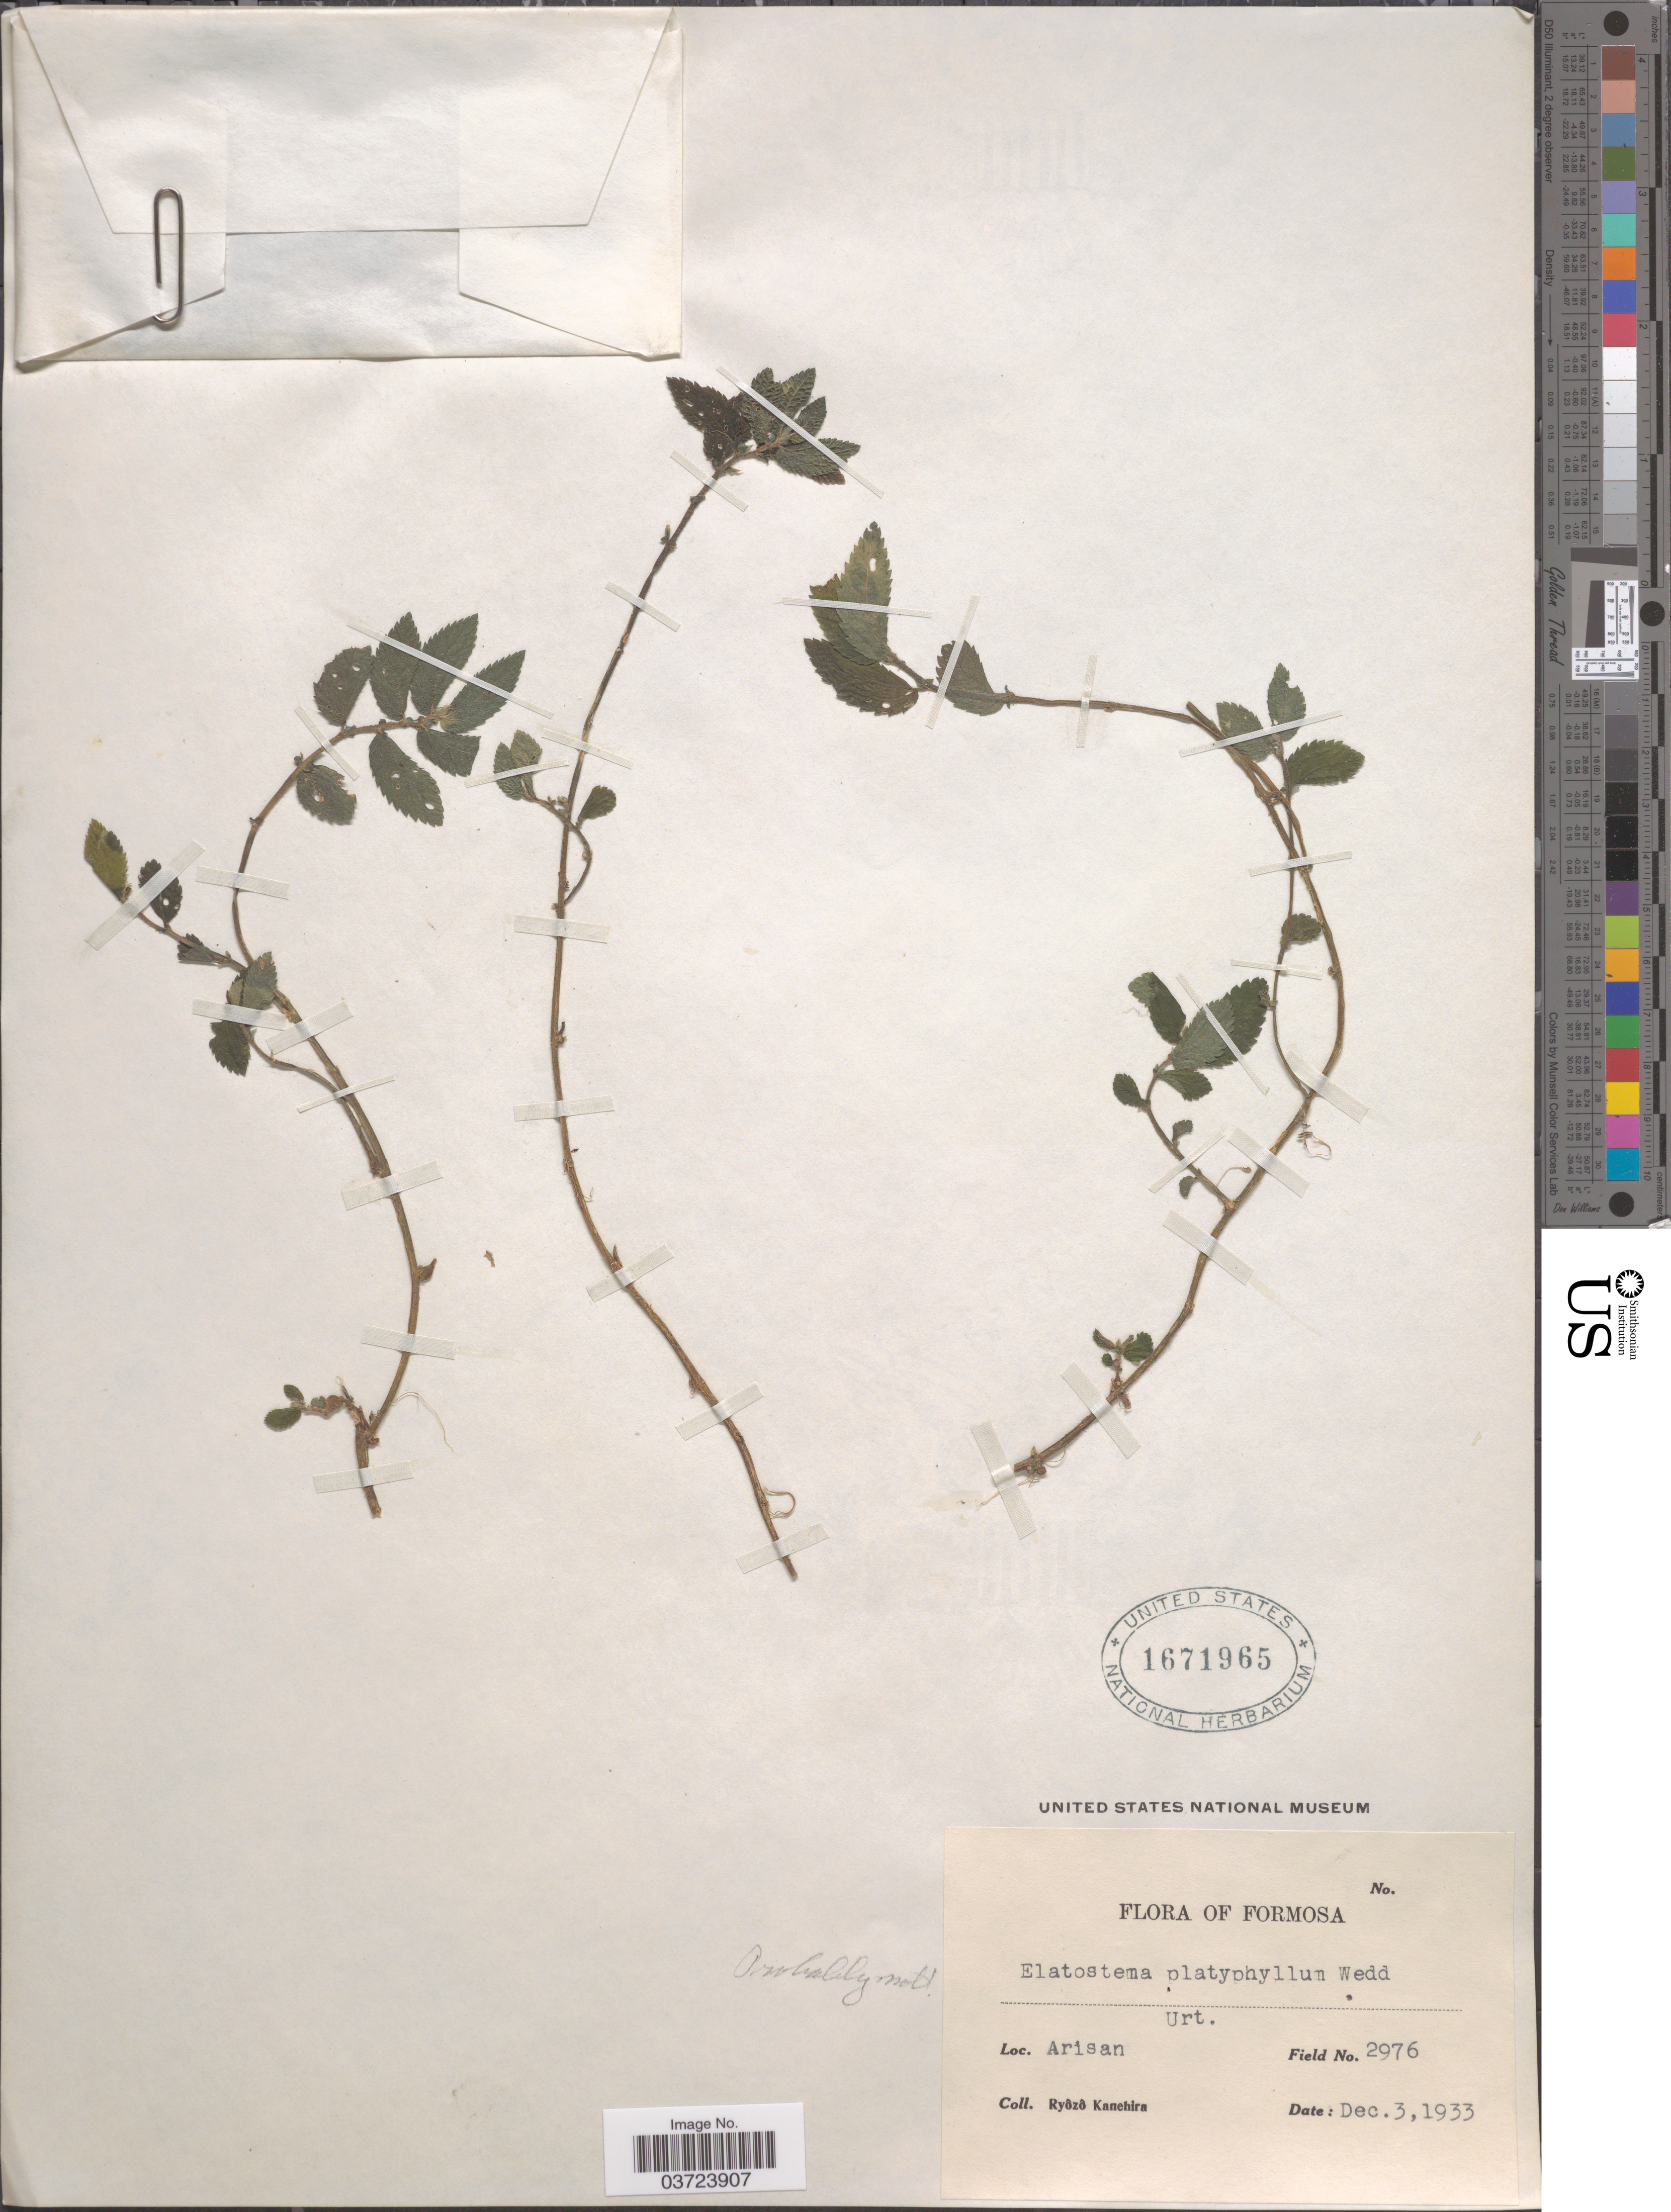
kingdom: Plantae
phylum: Tracheophyta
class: Magnoliopsida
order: Rosales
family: Urticaceae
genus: Elatostema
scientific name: Elatostema platyphyllum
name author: Wedd.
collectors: R. Kanehira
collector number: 2976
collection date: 1933-12-03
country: Taiwan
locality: Formosa. Arisan.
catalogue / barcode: US 1671965